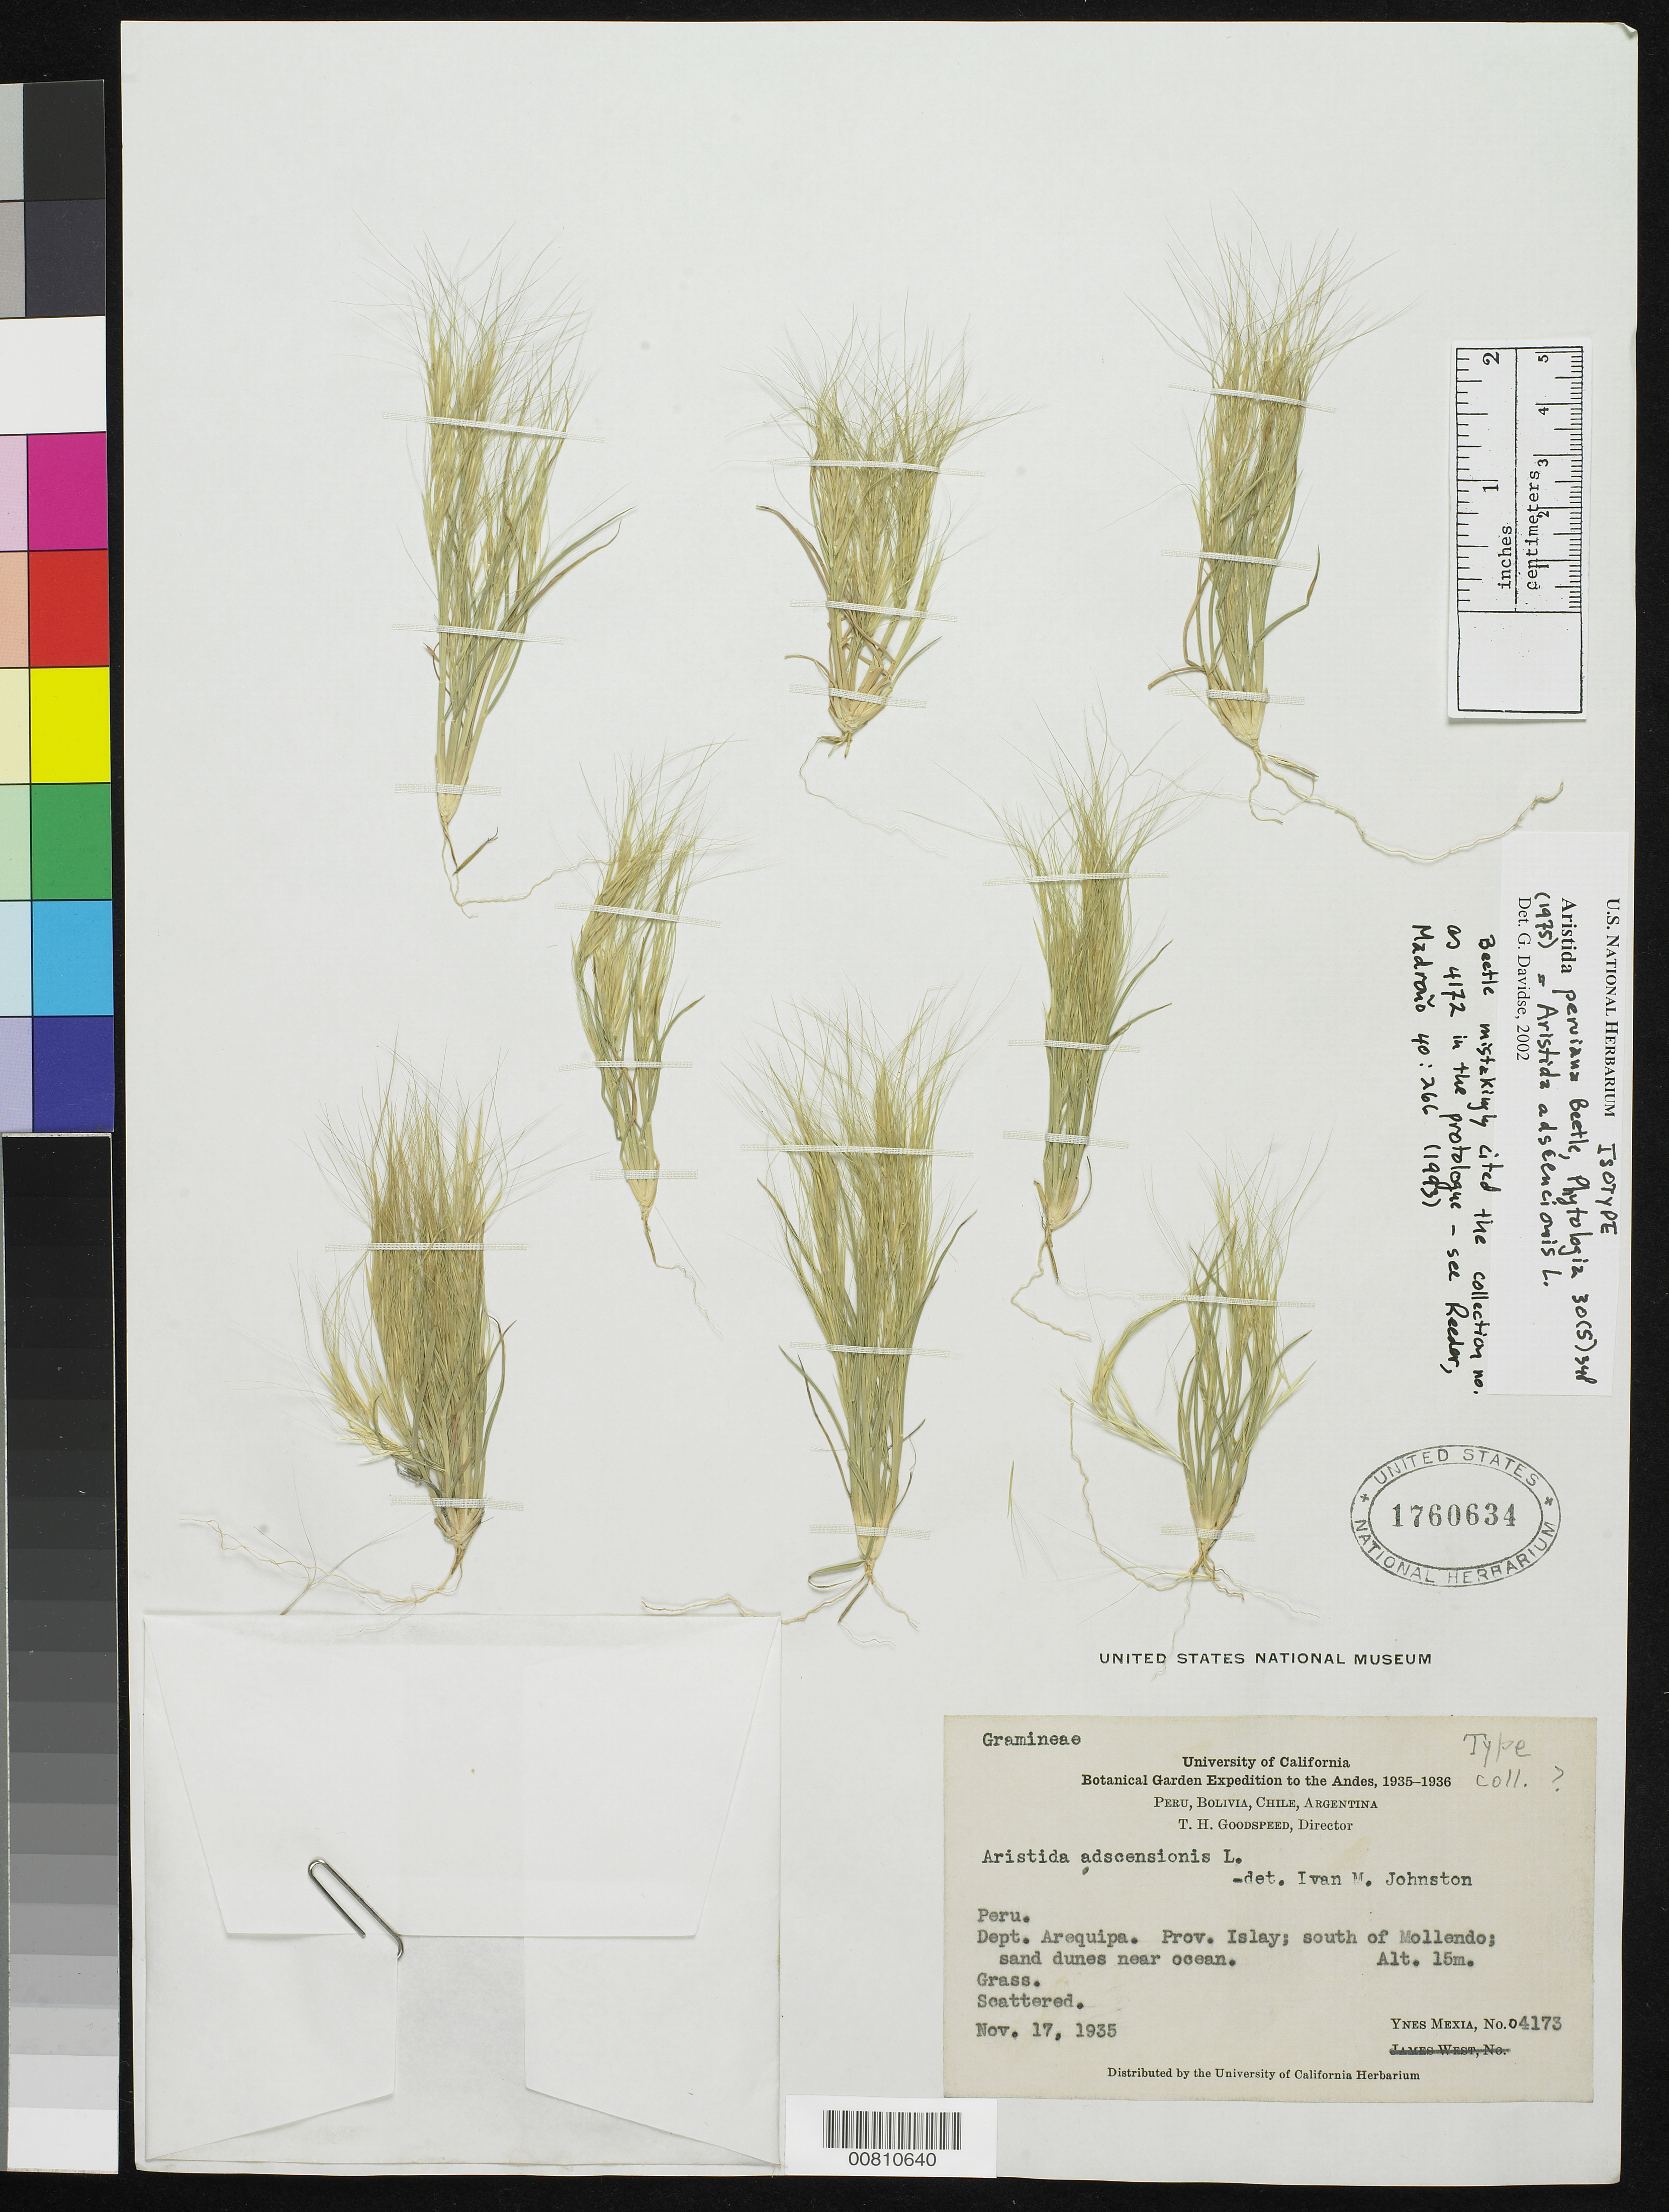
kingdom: Plantae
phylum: Tracheophyta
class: Liliopsida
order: Poales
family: Poaceae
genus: Aristida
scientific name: Aristida peruviana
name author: Beetle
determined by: Davidse, Gerrit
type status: Isotype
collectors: Y. Mexia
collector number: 4173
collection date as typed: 17 Nov 1935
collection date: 1935-11-17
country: Peru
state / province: Arequipa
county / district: Islay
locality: Dept. Arequipa. Prov. Islay; south of Mollendo.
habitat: Sand dunes near ocean.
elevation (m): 15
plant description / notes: Holotype at UC.; Collection number mistakenly cited as "4172" in protologue; see Reeeder 1993, Madroño 40: 266.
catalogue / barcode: US 1760634